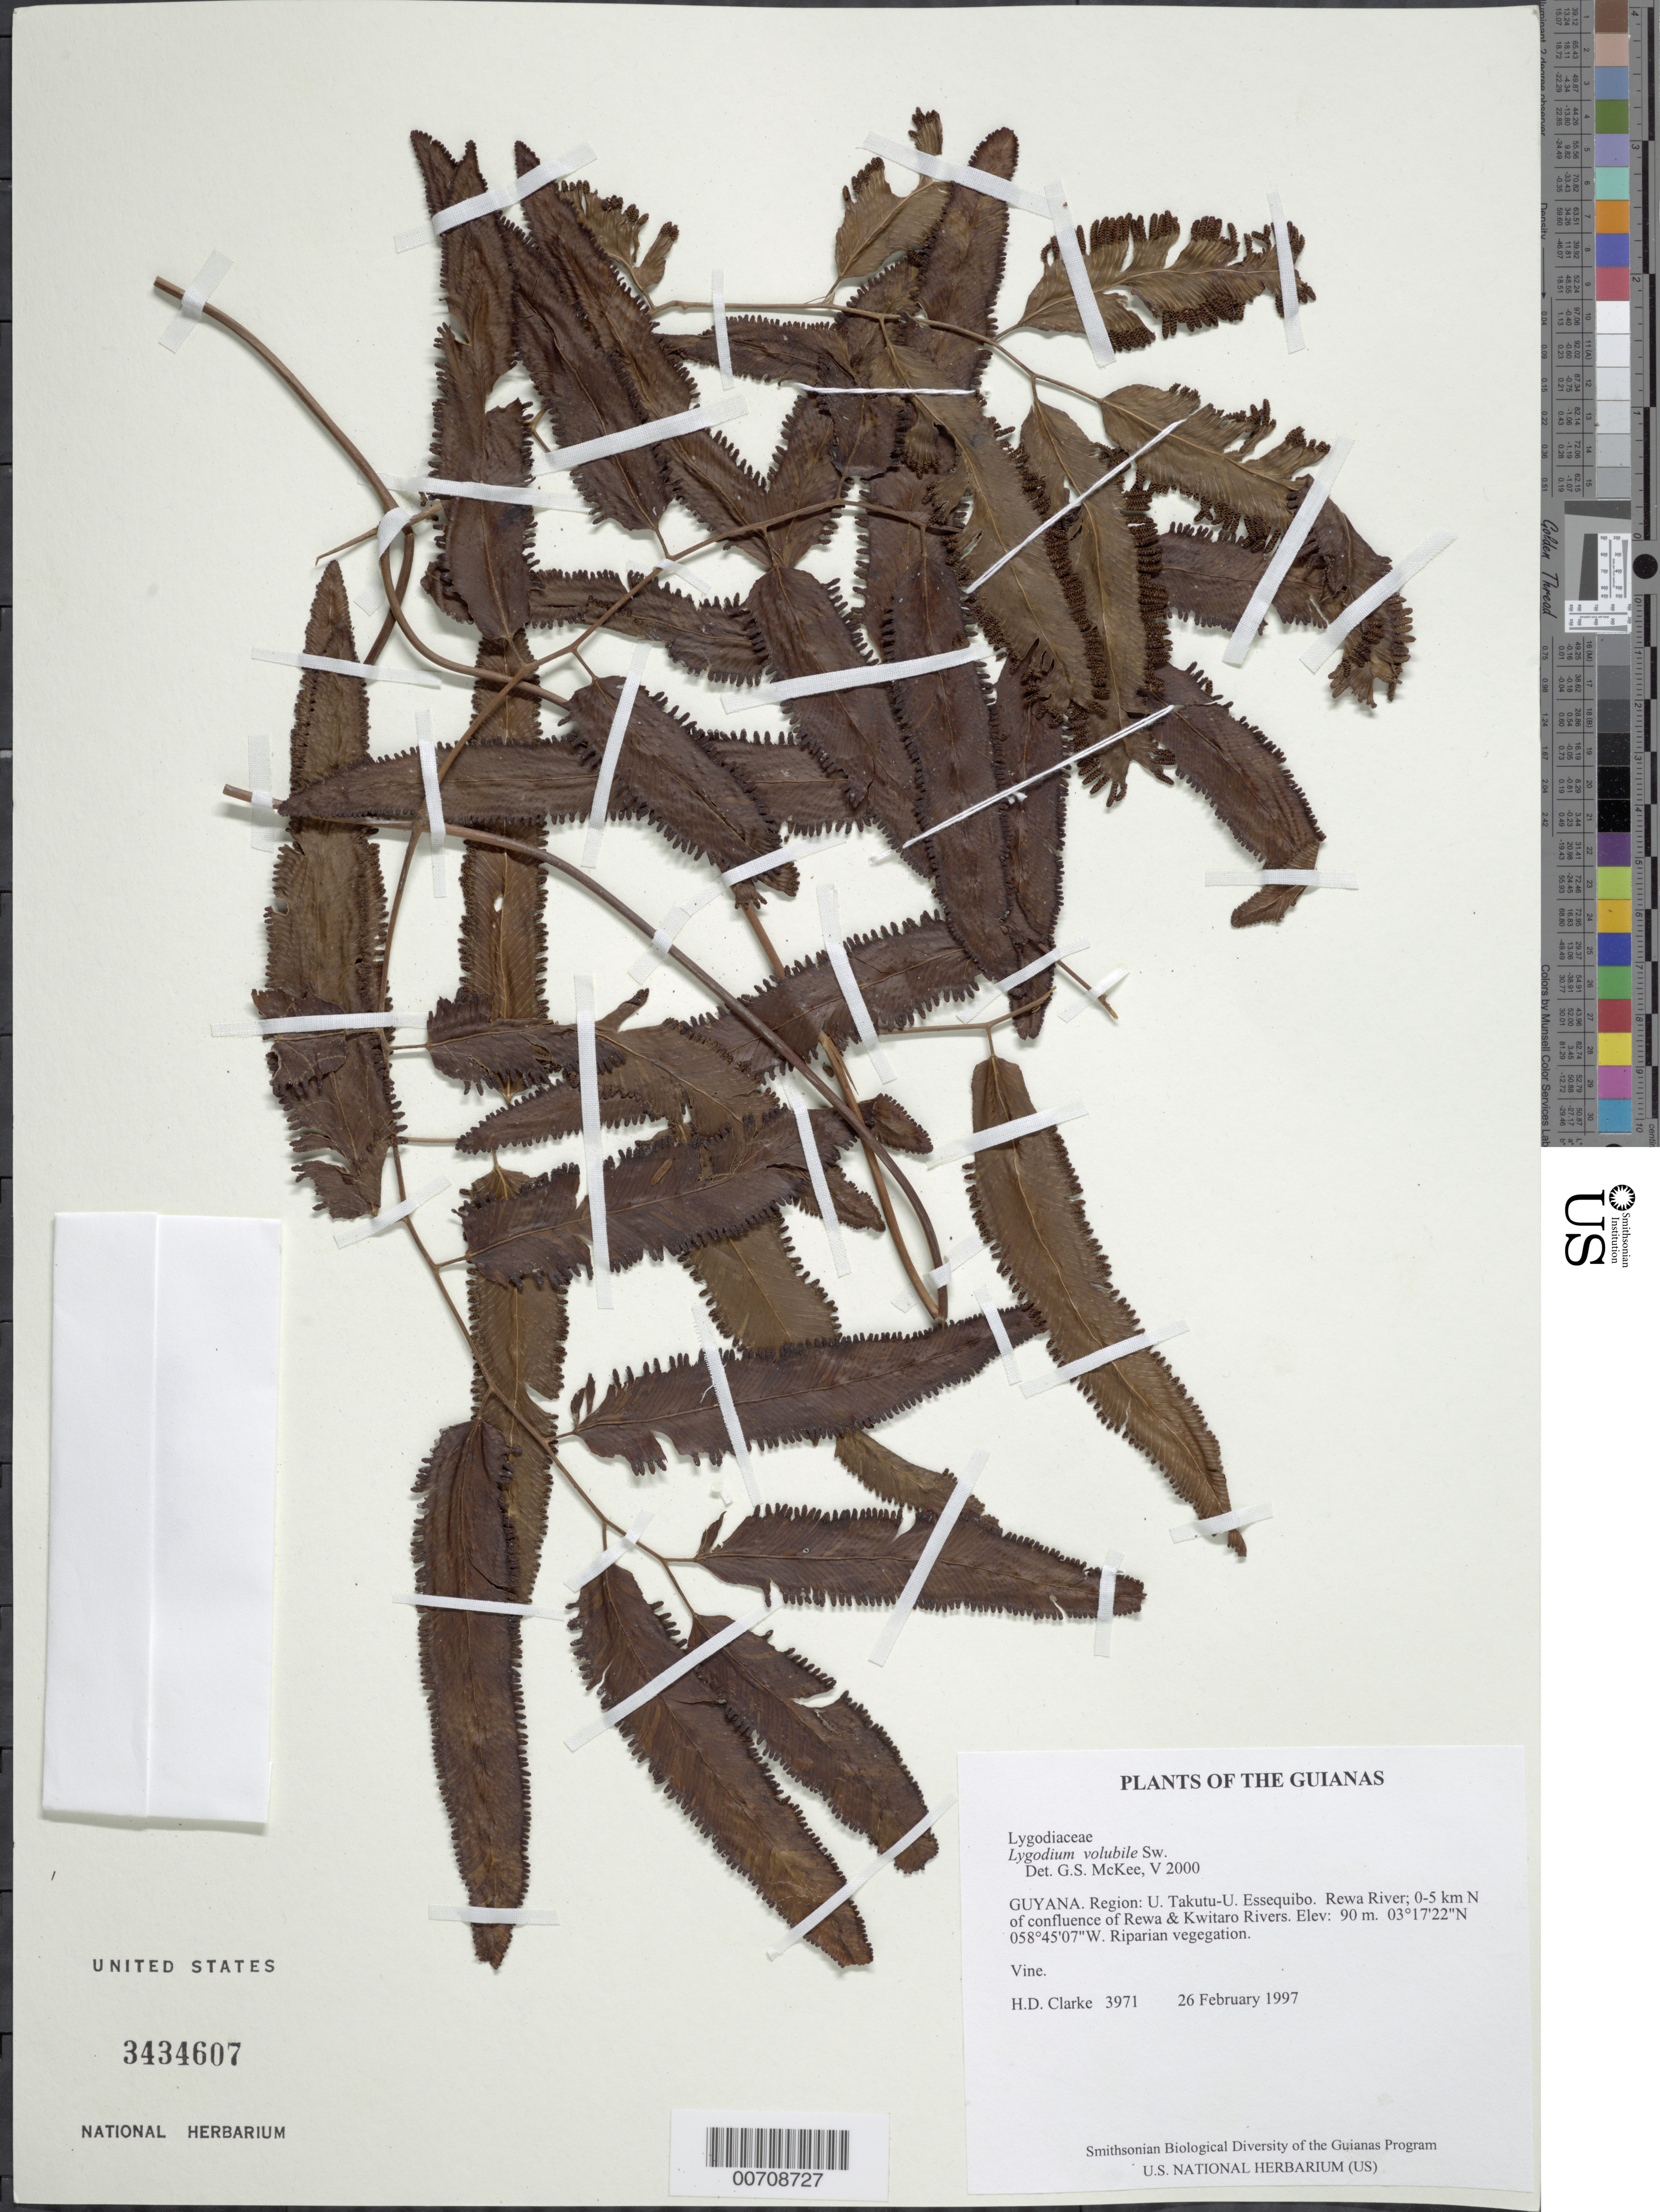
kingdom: Plantae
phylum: Tracheophyta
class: Polypodiopsida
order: Schizaeales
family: Lygodiaceae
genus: Lygodium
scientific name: Lygodium volubile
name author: Sw.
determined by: McKee, G. S., (US), NMNH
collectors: H. D. Clarke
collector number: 3971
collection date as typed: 26 February 1997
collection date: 1997-02-26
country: Guyana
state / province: U. Takutu-U. Essequibo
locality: Rewa River; 0-5 km N of confluence of Rewa & Kwitaro Rivers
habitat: Riparian vegetation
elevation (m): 90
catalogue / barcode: US 3434607